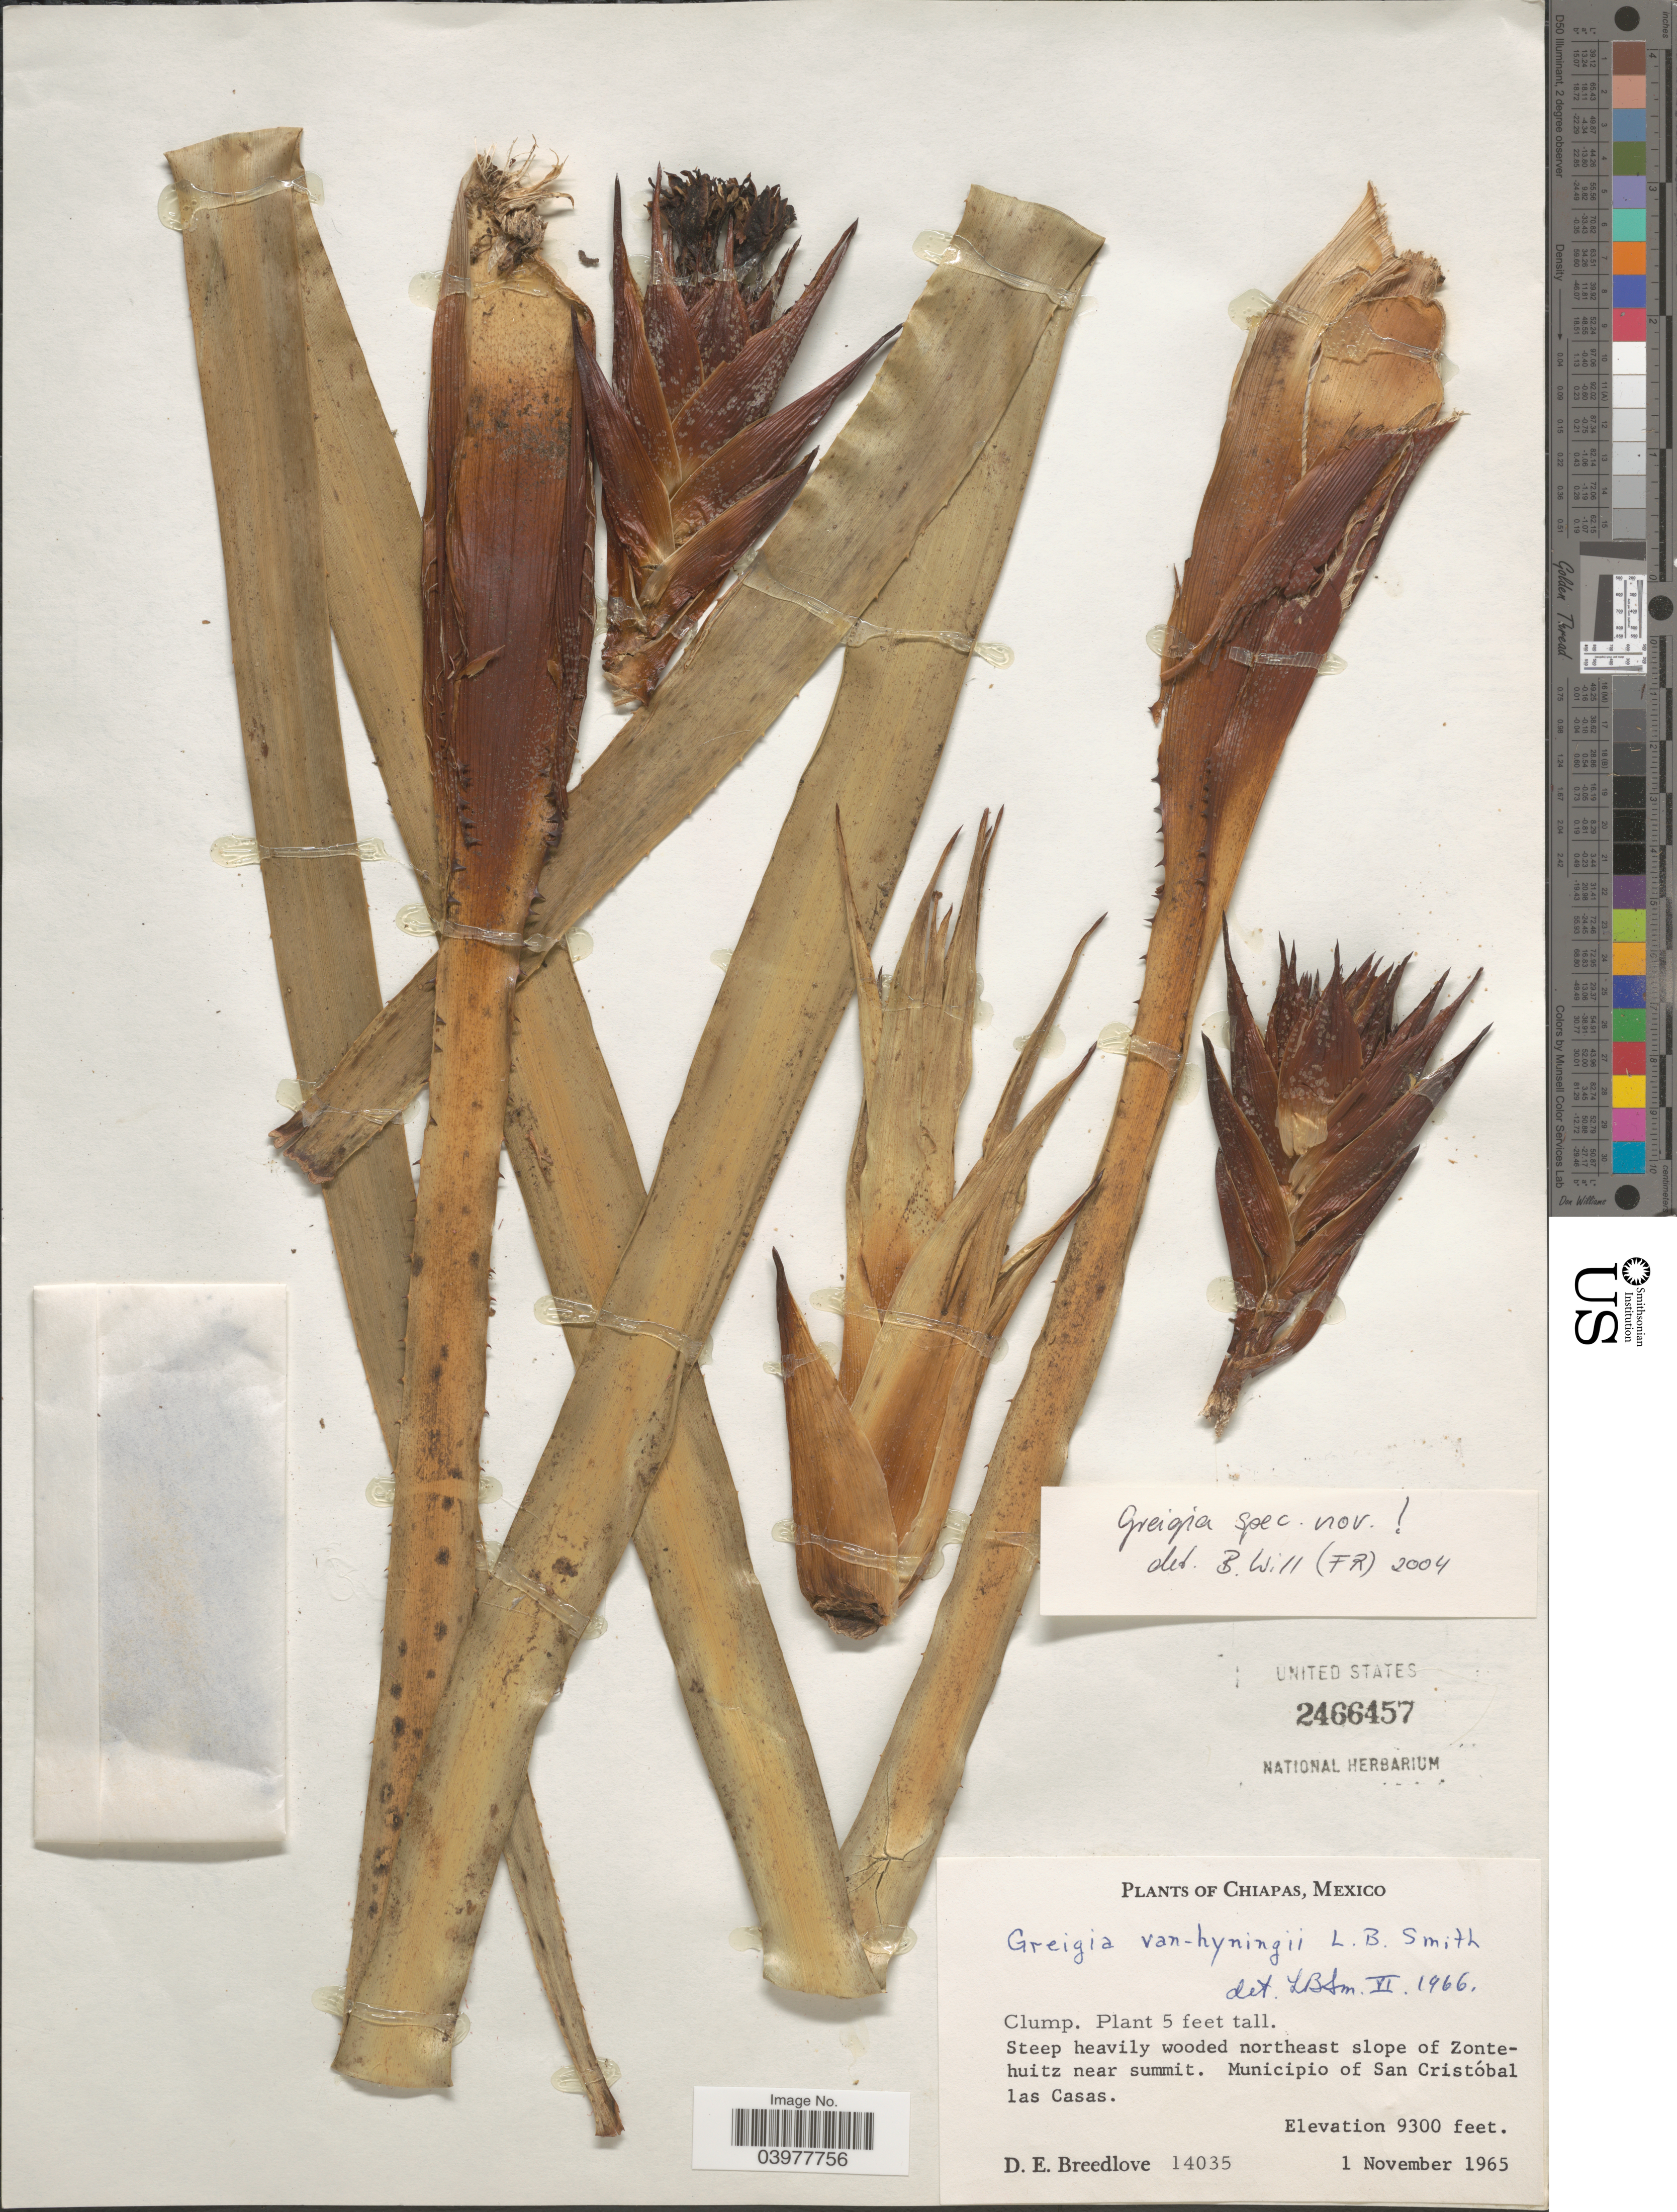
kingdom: Plantae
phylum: Tracheophyta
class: Liliopsida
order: Poales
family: Bromeliaceae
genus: Greigia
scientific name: Greigia van-hyningii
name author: L.B. Sm.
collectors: D. E. Breedlove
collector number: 14035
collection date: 1965-11-01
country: Mexico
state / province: Chiapas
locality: Steep heavily wooded northeast slope of Zontehuitz near summit. Municipio of San Cristóbal las Casas.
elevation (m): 2835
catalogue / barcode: US 2466457